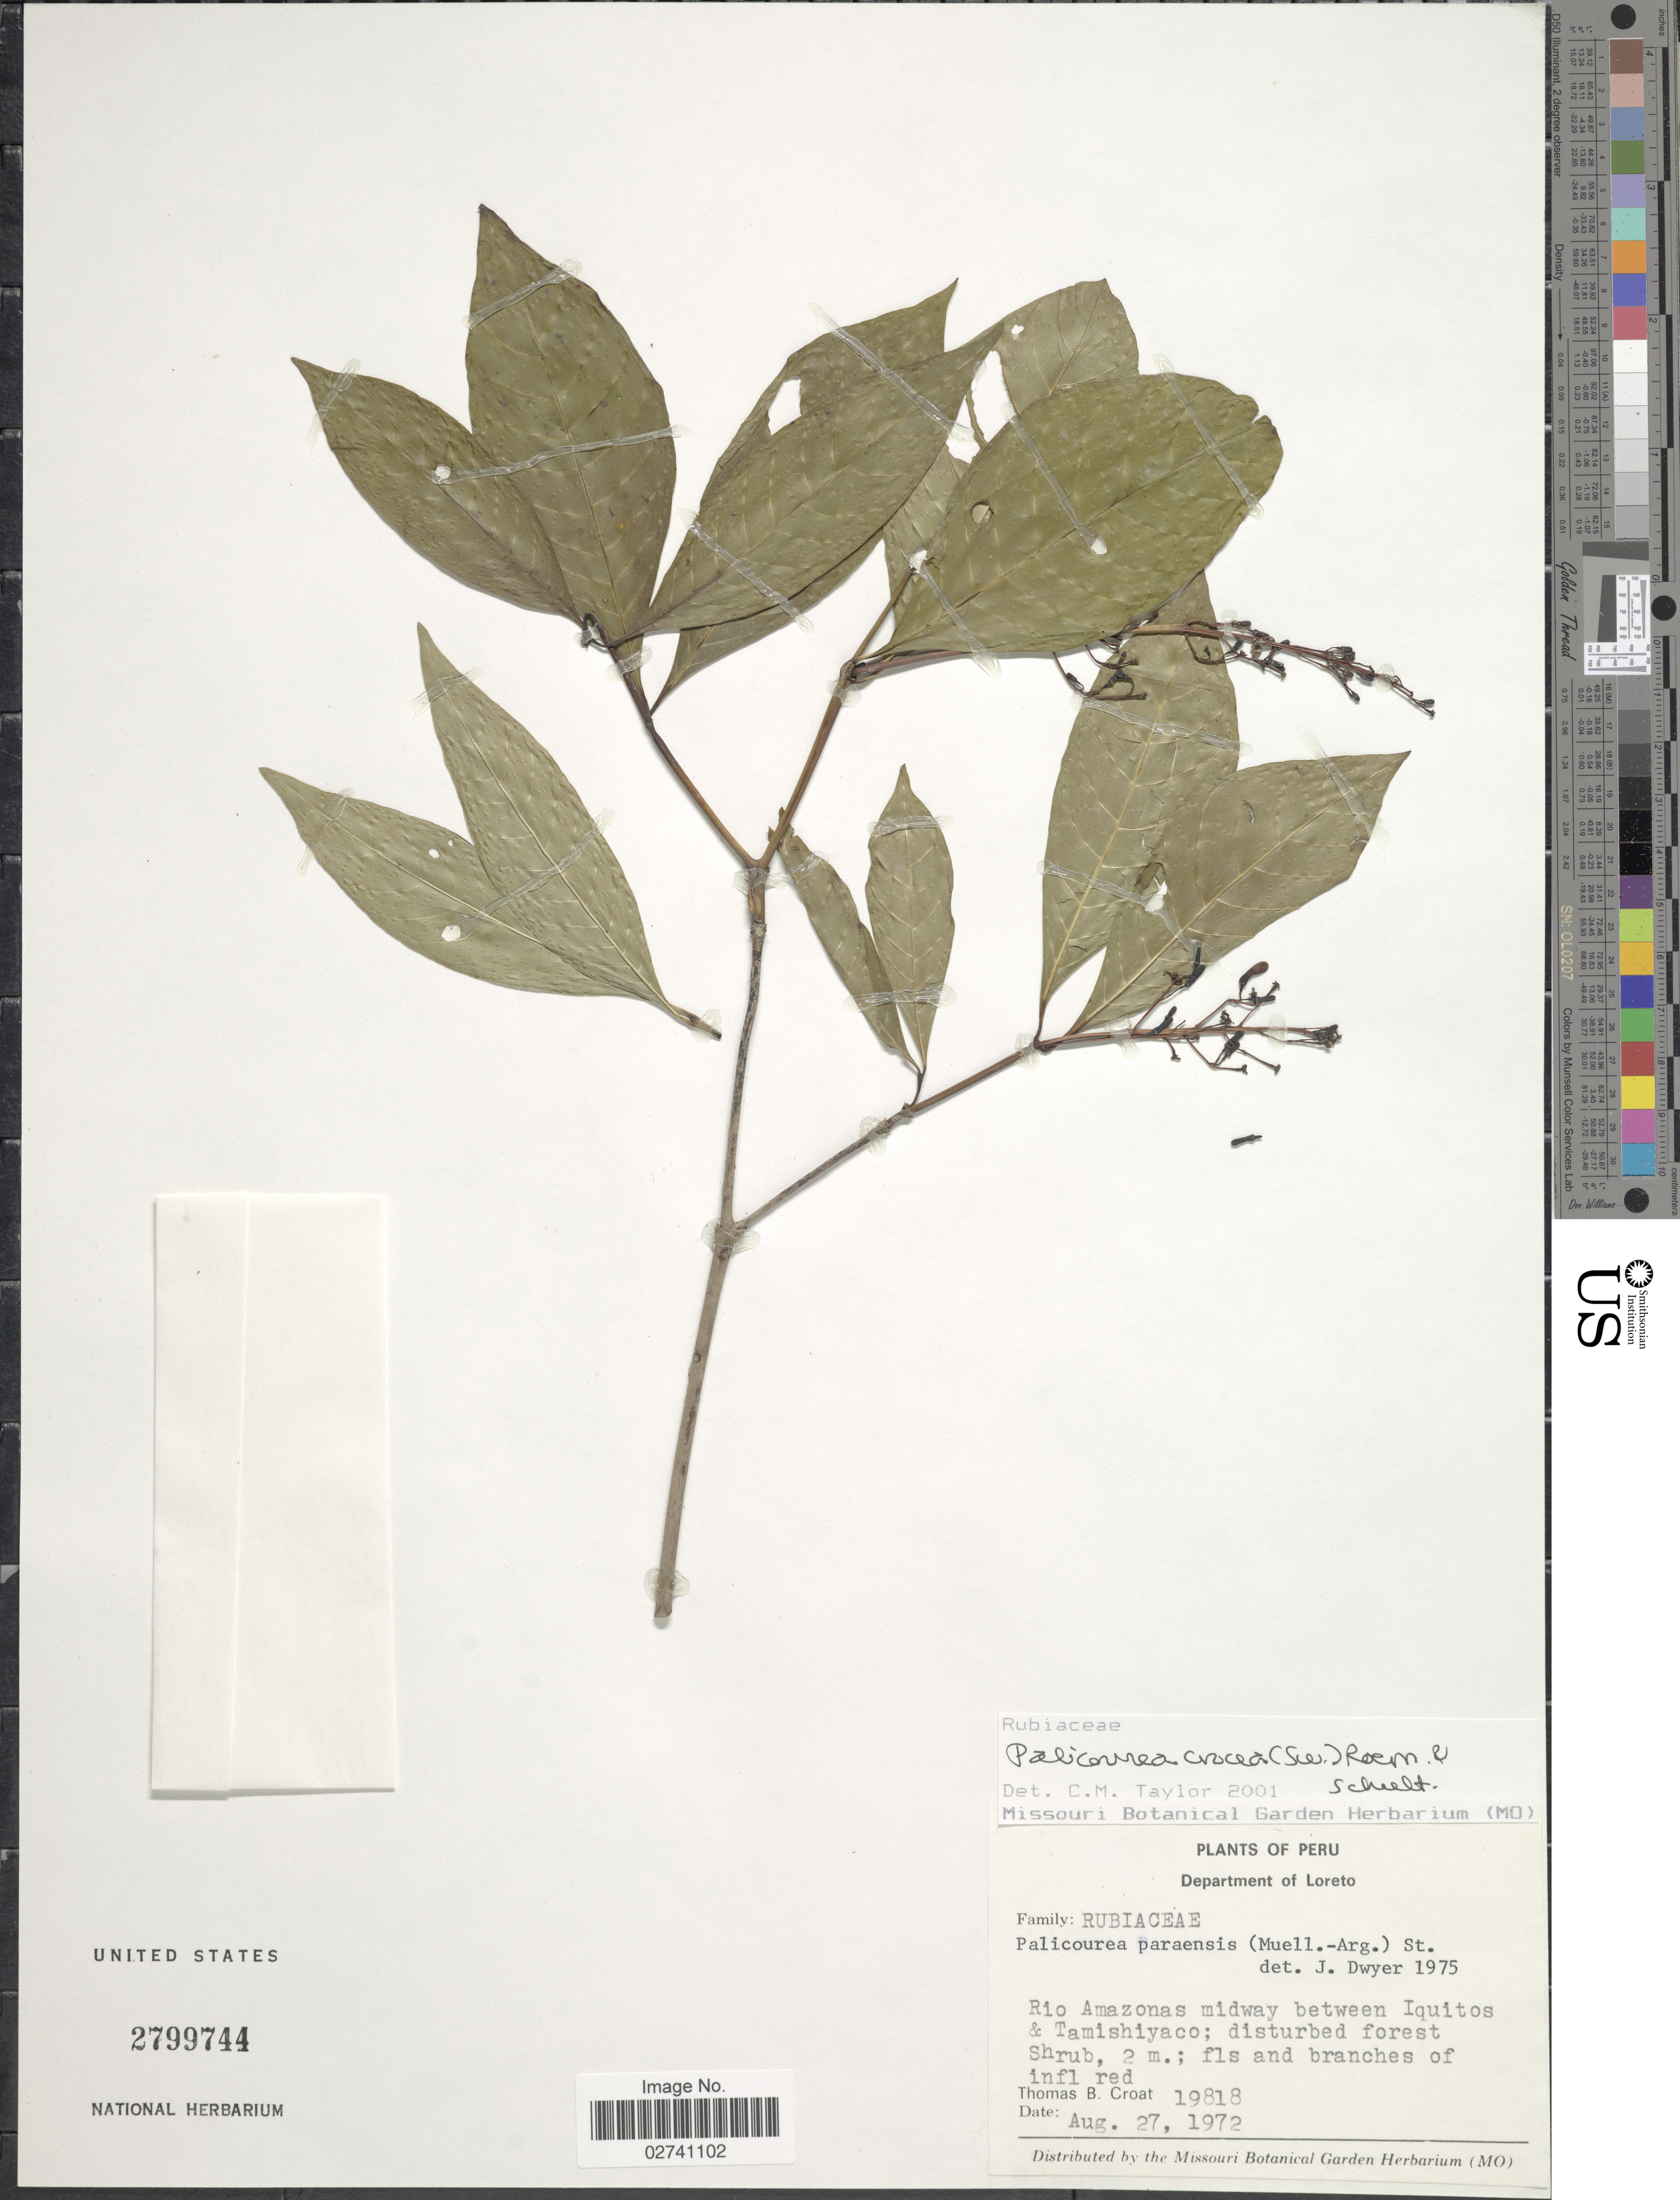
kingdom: Plantae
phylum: Tracheophyta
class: Magnoliopsida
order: Gentianales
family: Rubiaceae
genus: Palicourea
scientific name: Palicourea crocea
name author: (Sw.) Schult.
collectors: T. B. Croat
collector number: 19818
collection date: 1972-08-27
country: Peru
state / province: Loreto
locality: Rio Amazonas midway between Iquitos & Tamishiyaco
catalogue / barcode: US 2799744